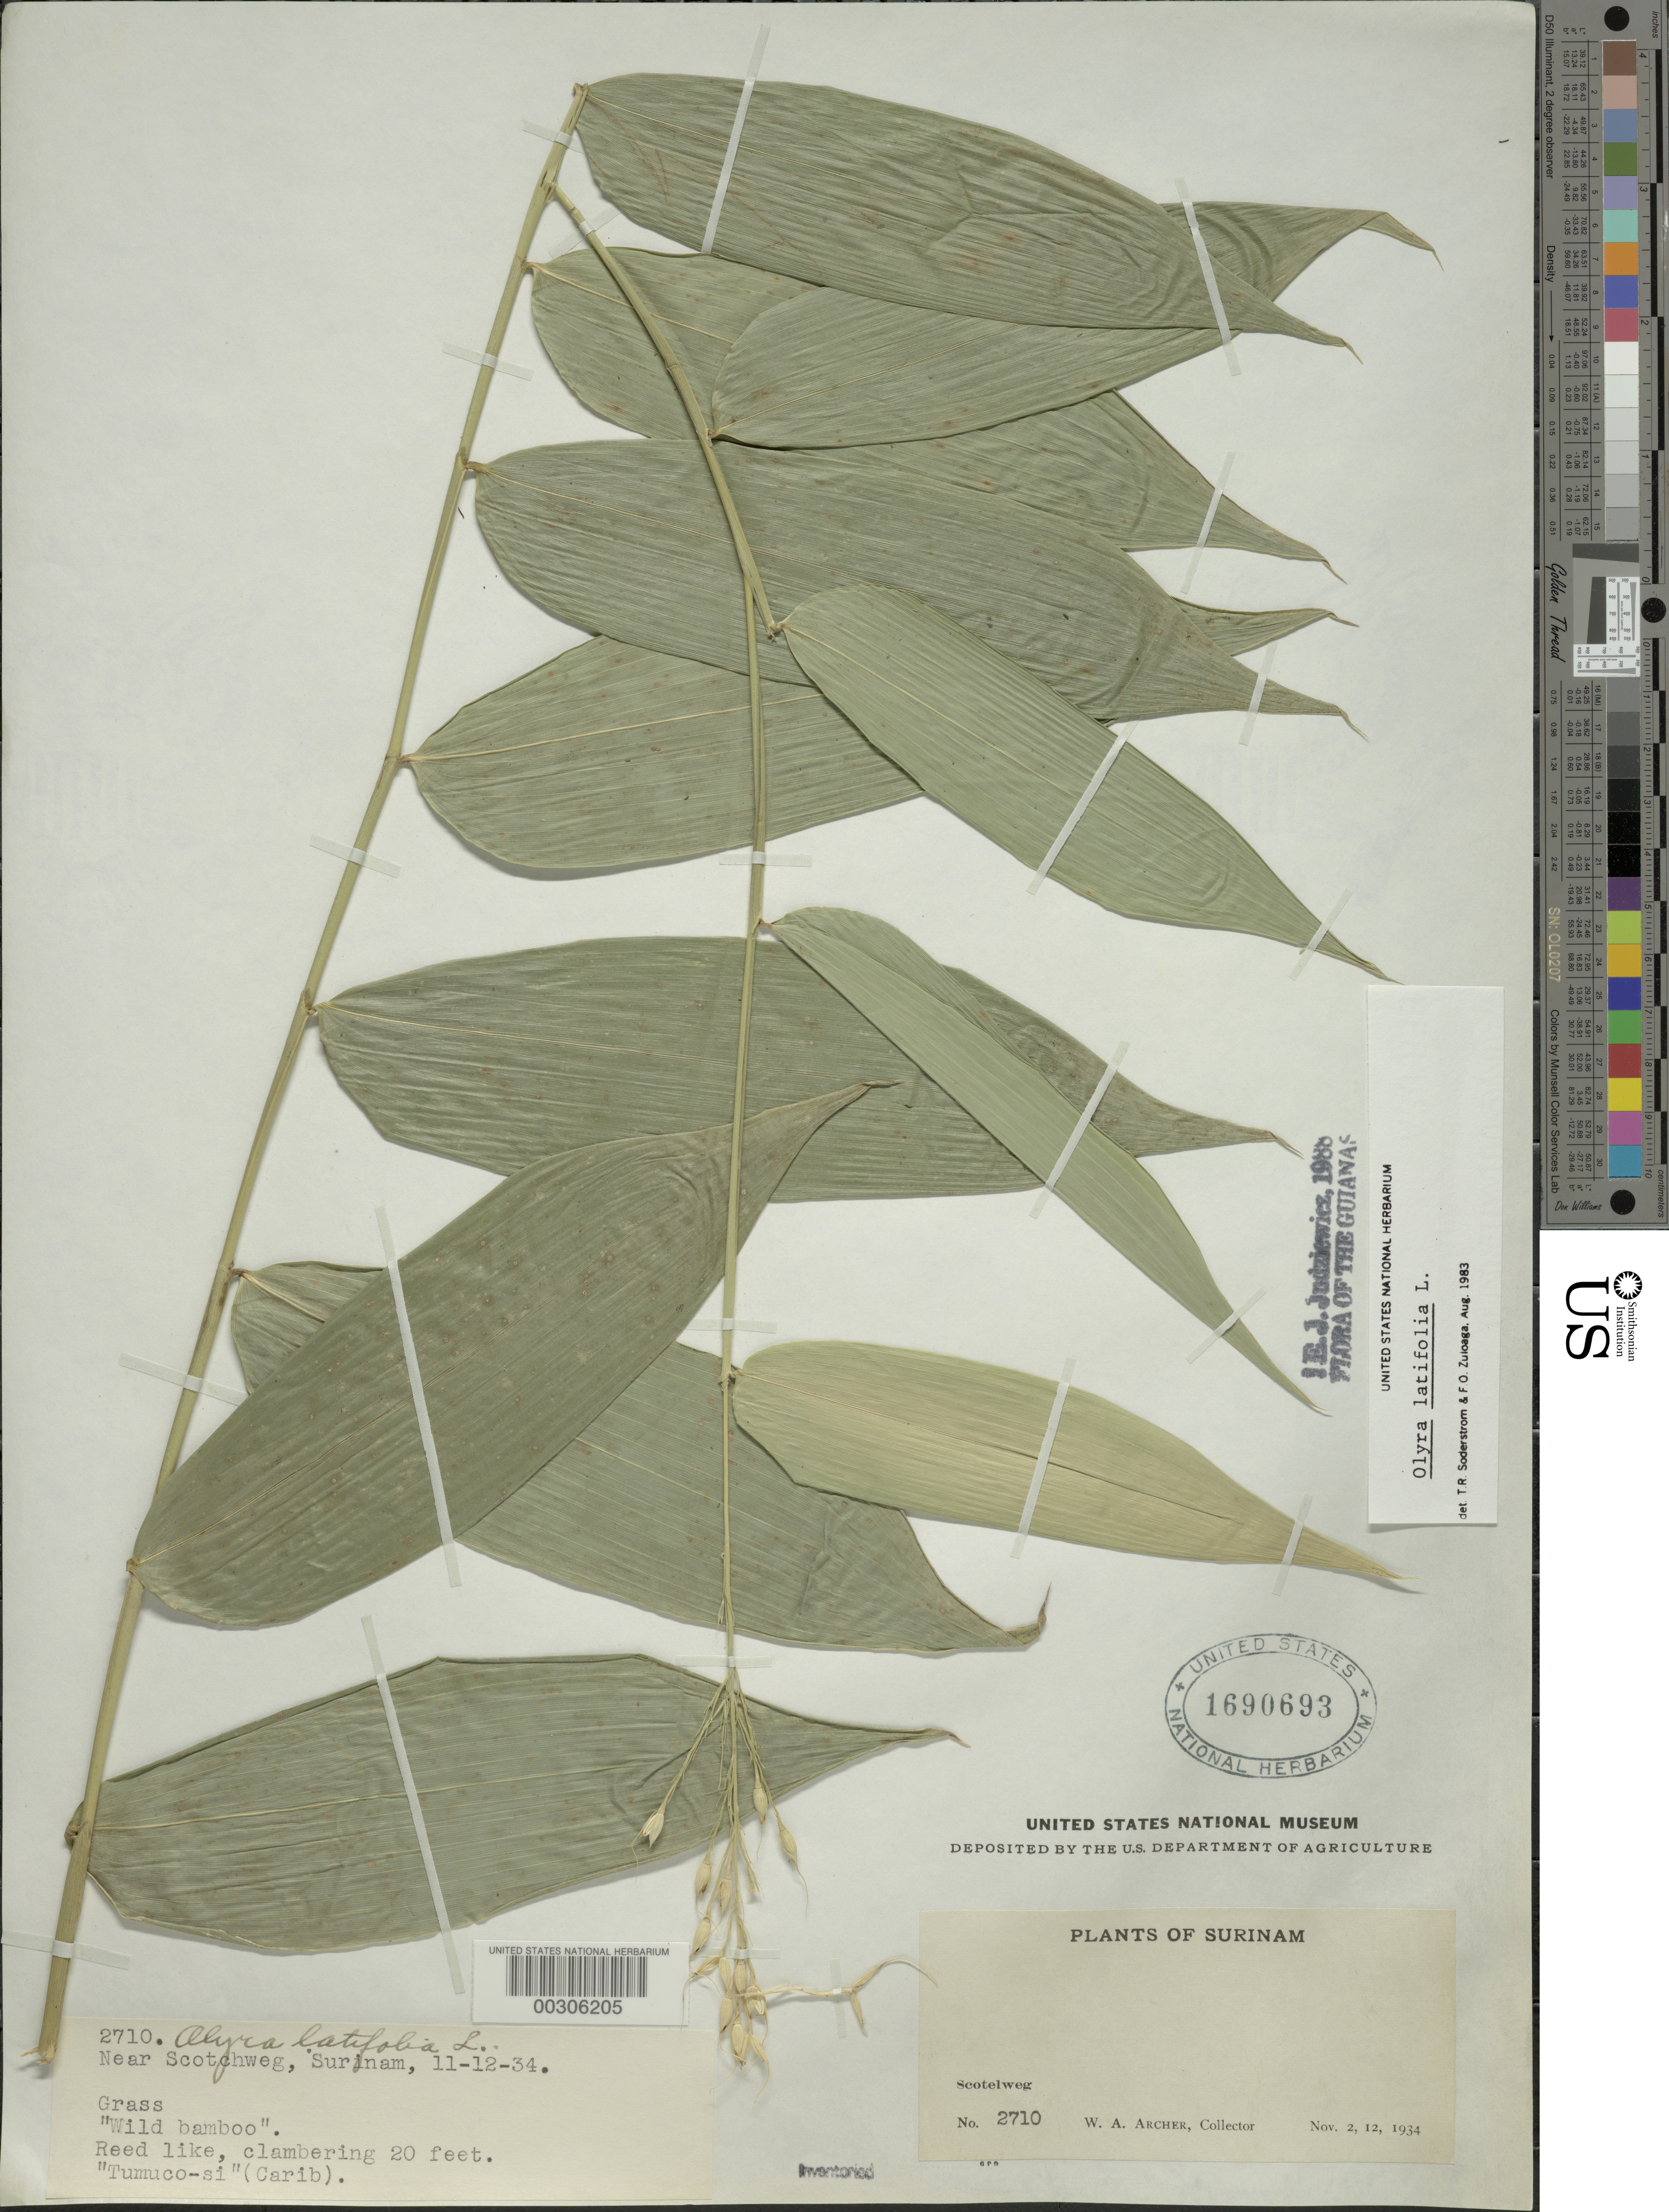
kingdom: Plantae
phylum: Tracheophyta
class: Liliopsida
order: Poales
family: Poaceae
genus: Olyra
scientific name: Olyra latifolia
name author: L.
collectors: W. A. Archer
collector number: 2710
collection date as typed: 11 Nov 1934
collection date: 1934-11-11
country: Suriname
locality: Scotchweg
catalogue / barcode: US 1690693